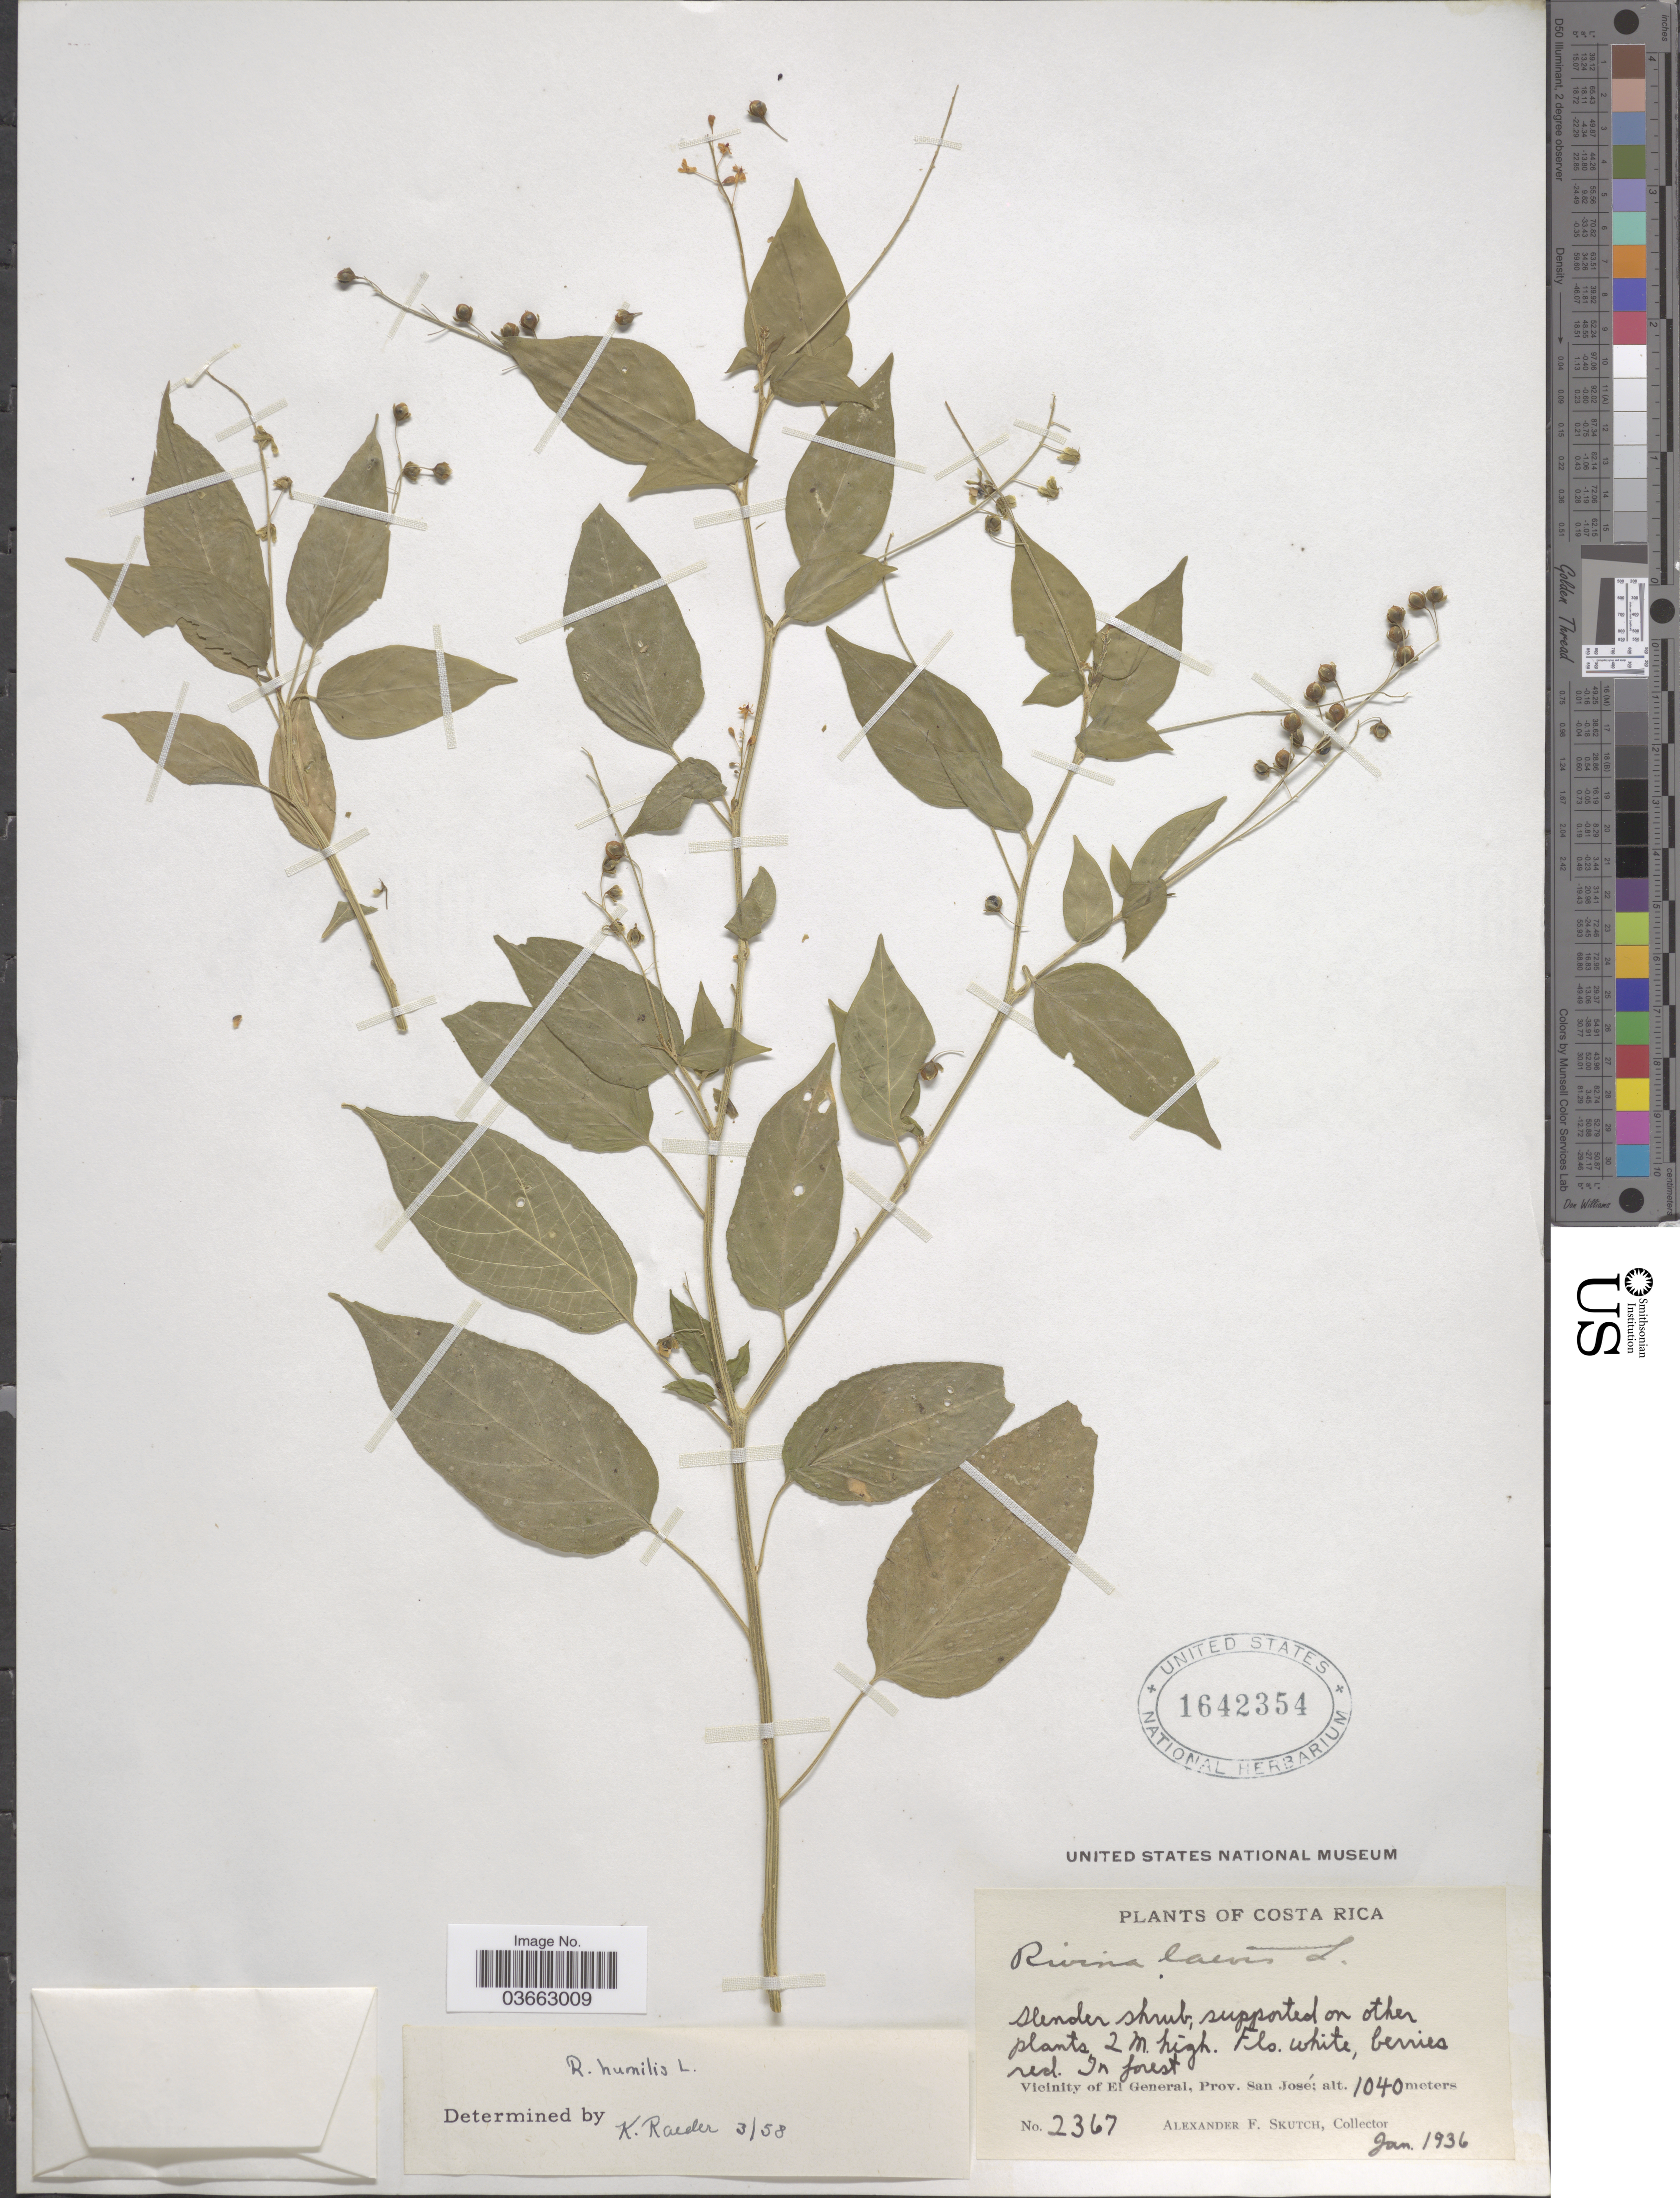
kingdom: Plantae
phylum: Tracheophyta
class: Magnoliopsida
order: Caryophyllales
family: Phytolaccaceae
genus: Rivina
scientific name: Rivina humilis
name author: L.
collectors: A. F. Skutch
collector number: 2367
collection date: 1936-01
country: Costa Rica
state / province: San José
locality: Vicinity of El General.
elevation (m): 1040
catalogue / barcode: US 1642354